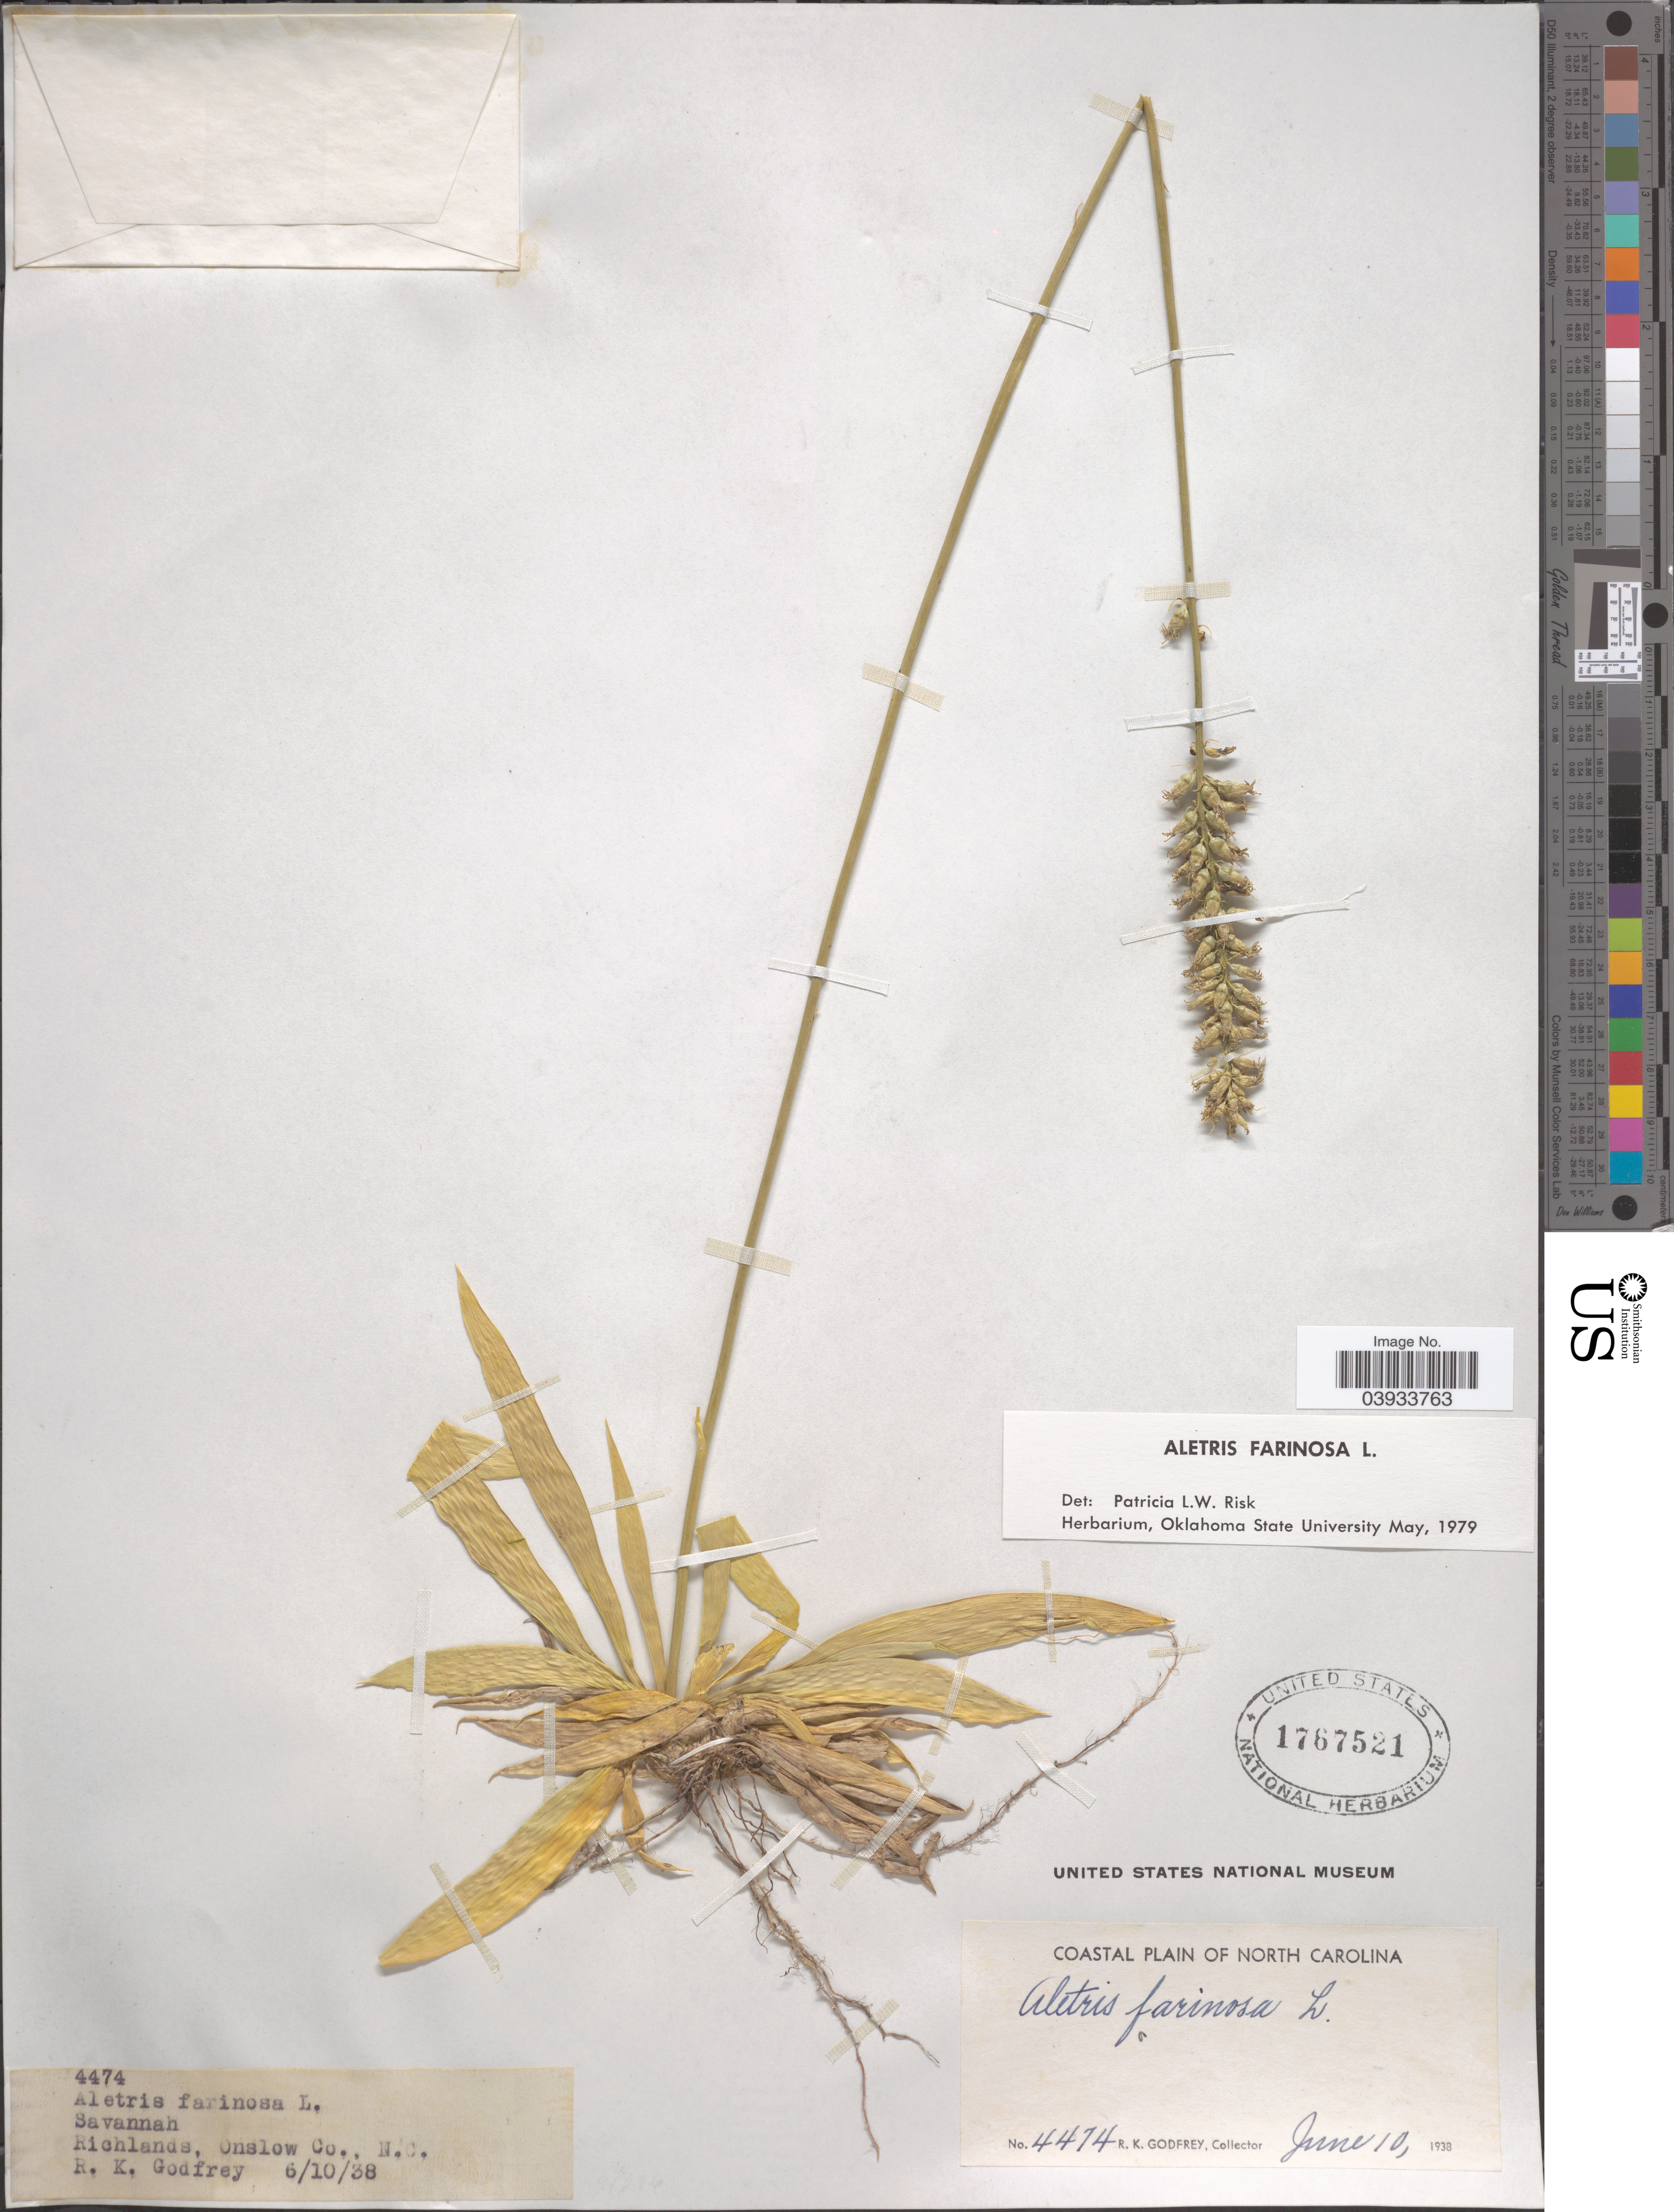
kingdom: Plantae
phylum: Tracheophyta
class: Liliopsida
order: Dioscoreales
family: Nartheciaceae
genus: Aletris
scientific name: Aletris farinosa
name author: L.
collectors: R. K. Godfrey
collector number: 4474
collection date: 1938-06-10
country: United States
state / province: North Carolina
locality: Coastal Plain of North Carolina. Richlands, Onslow Co.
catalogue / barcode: US 1767521